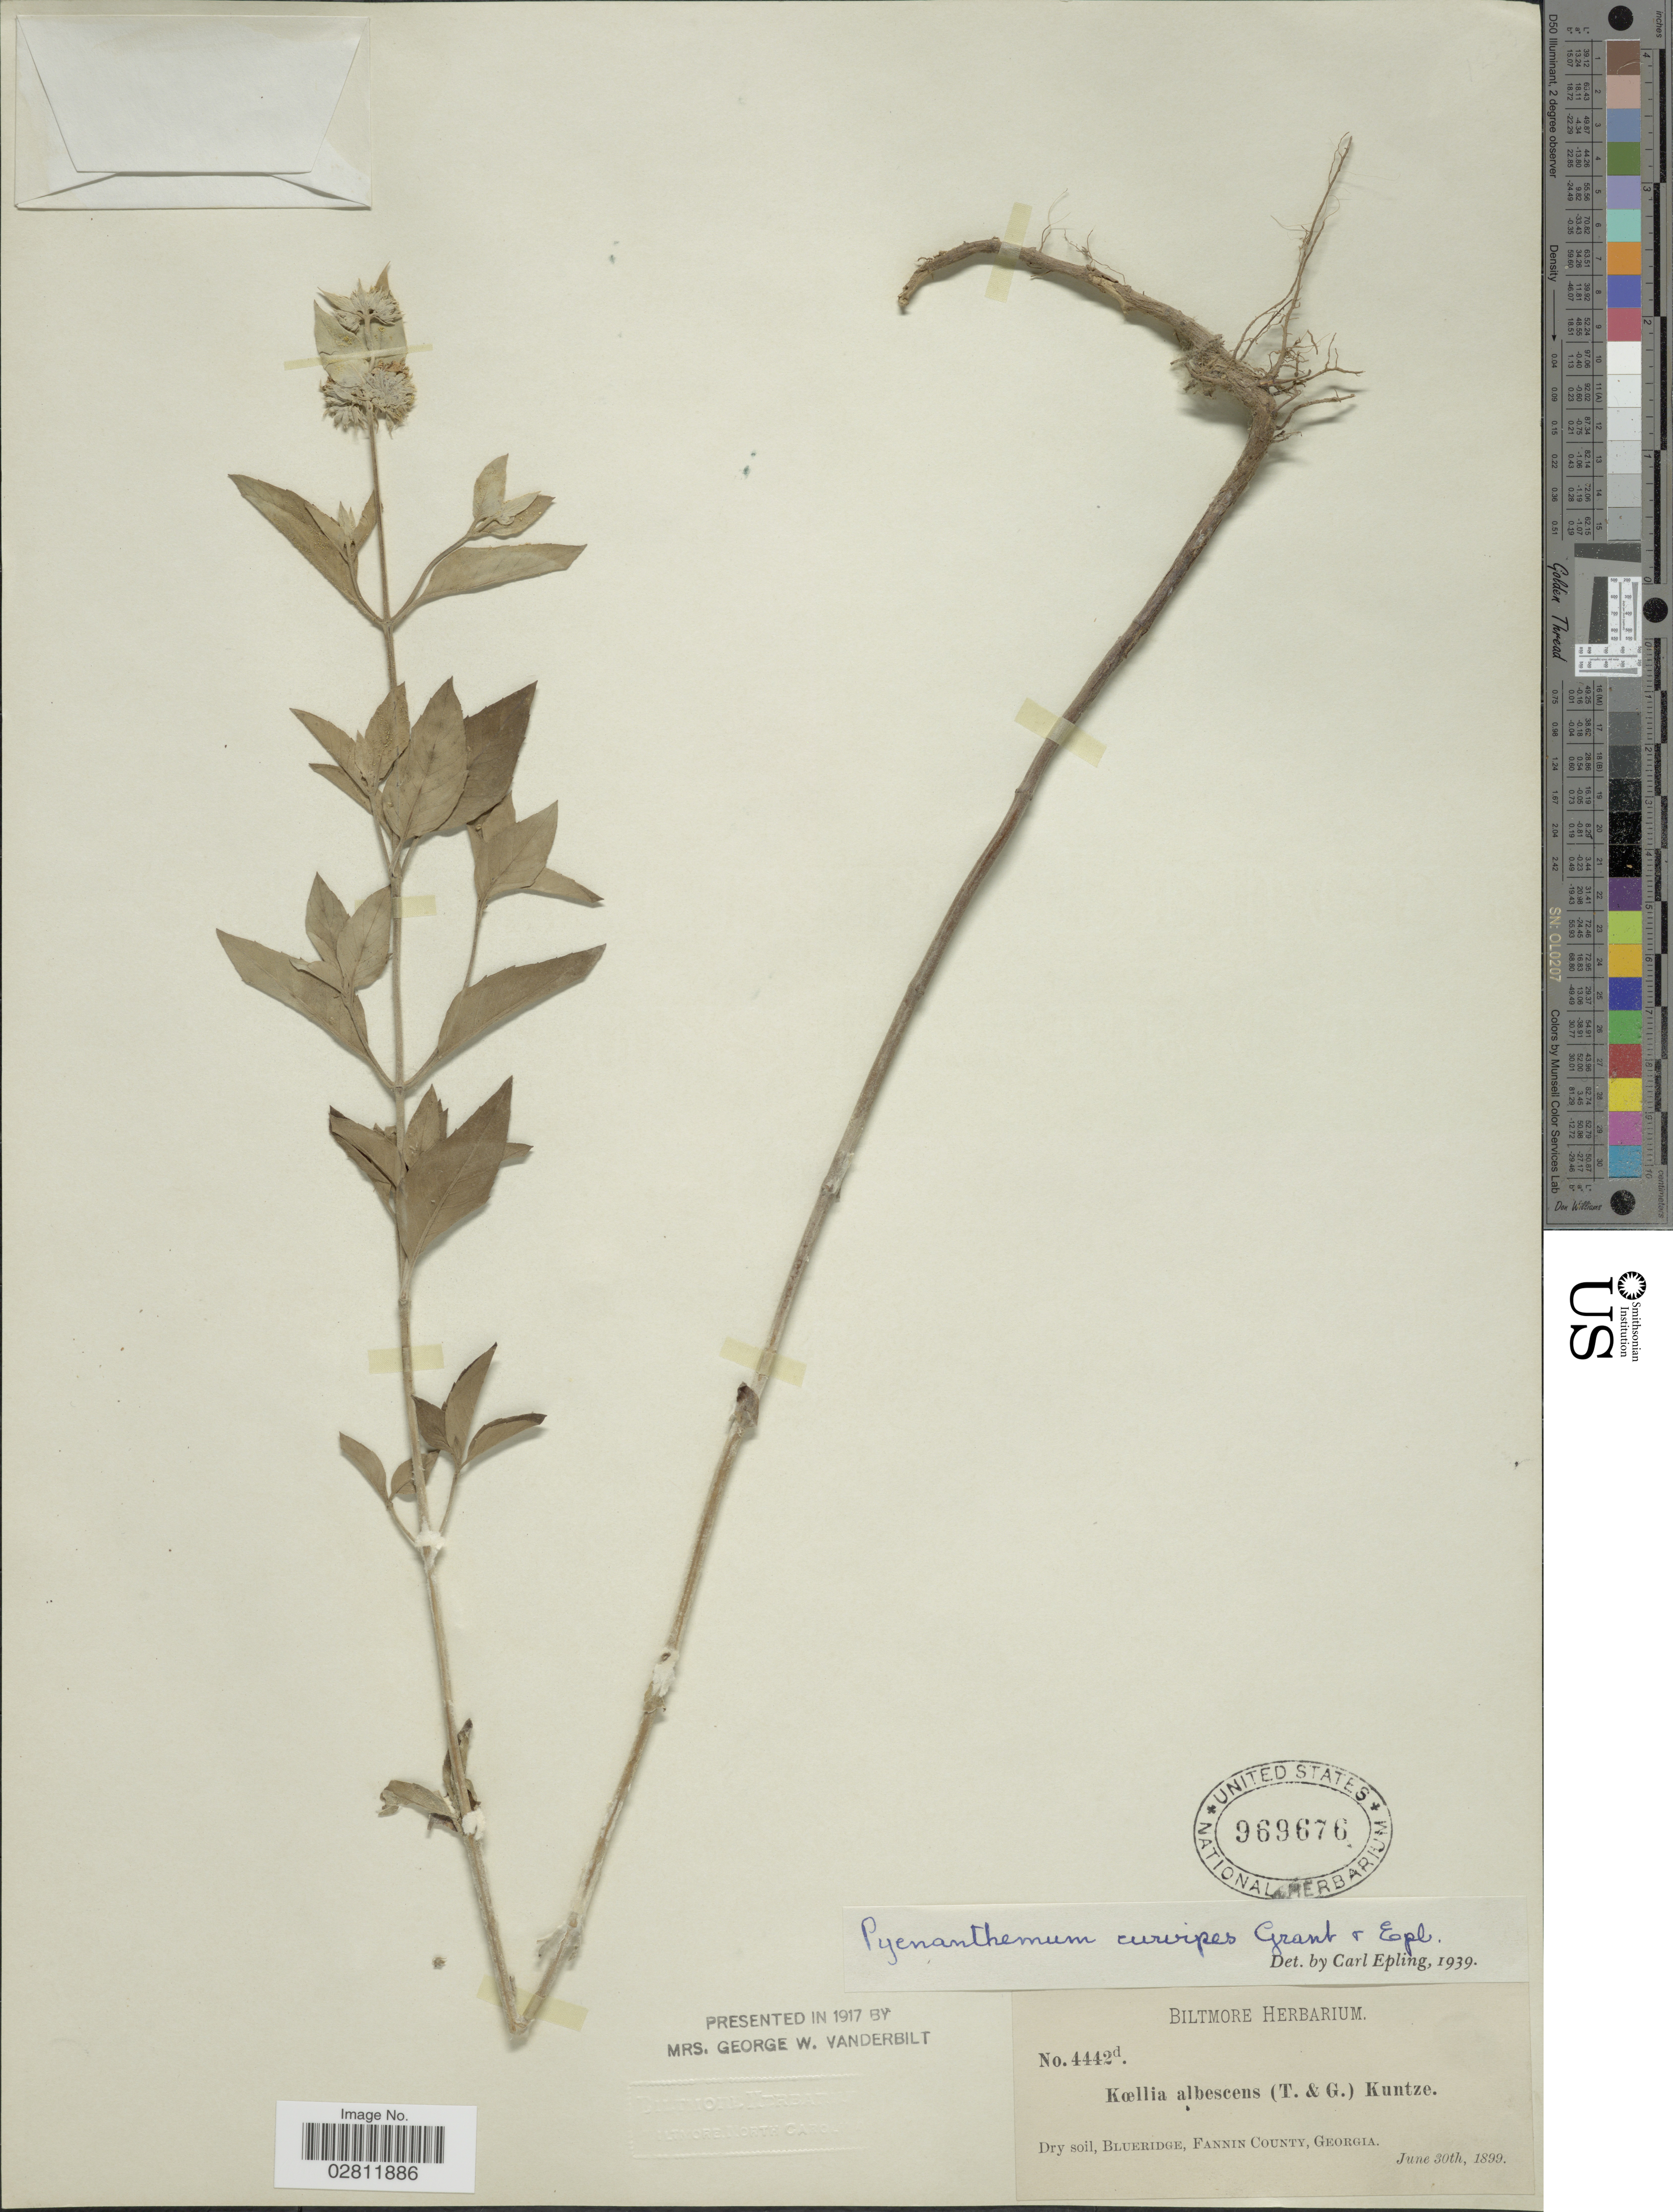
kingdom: Plantae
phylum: Tracheophyta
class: Magnoliopsida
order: Lamiales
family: Lamiaceae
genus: Pycnanthemum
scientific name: Pycnanthemum floridanum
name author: Epling & E. Grant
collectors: ex herb. Biltmore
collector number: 4442d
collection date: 1899-06-30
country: United States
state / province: Georgia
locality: Dry soil, Blueridge, Fannin County.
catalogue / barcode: US 969676